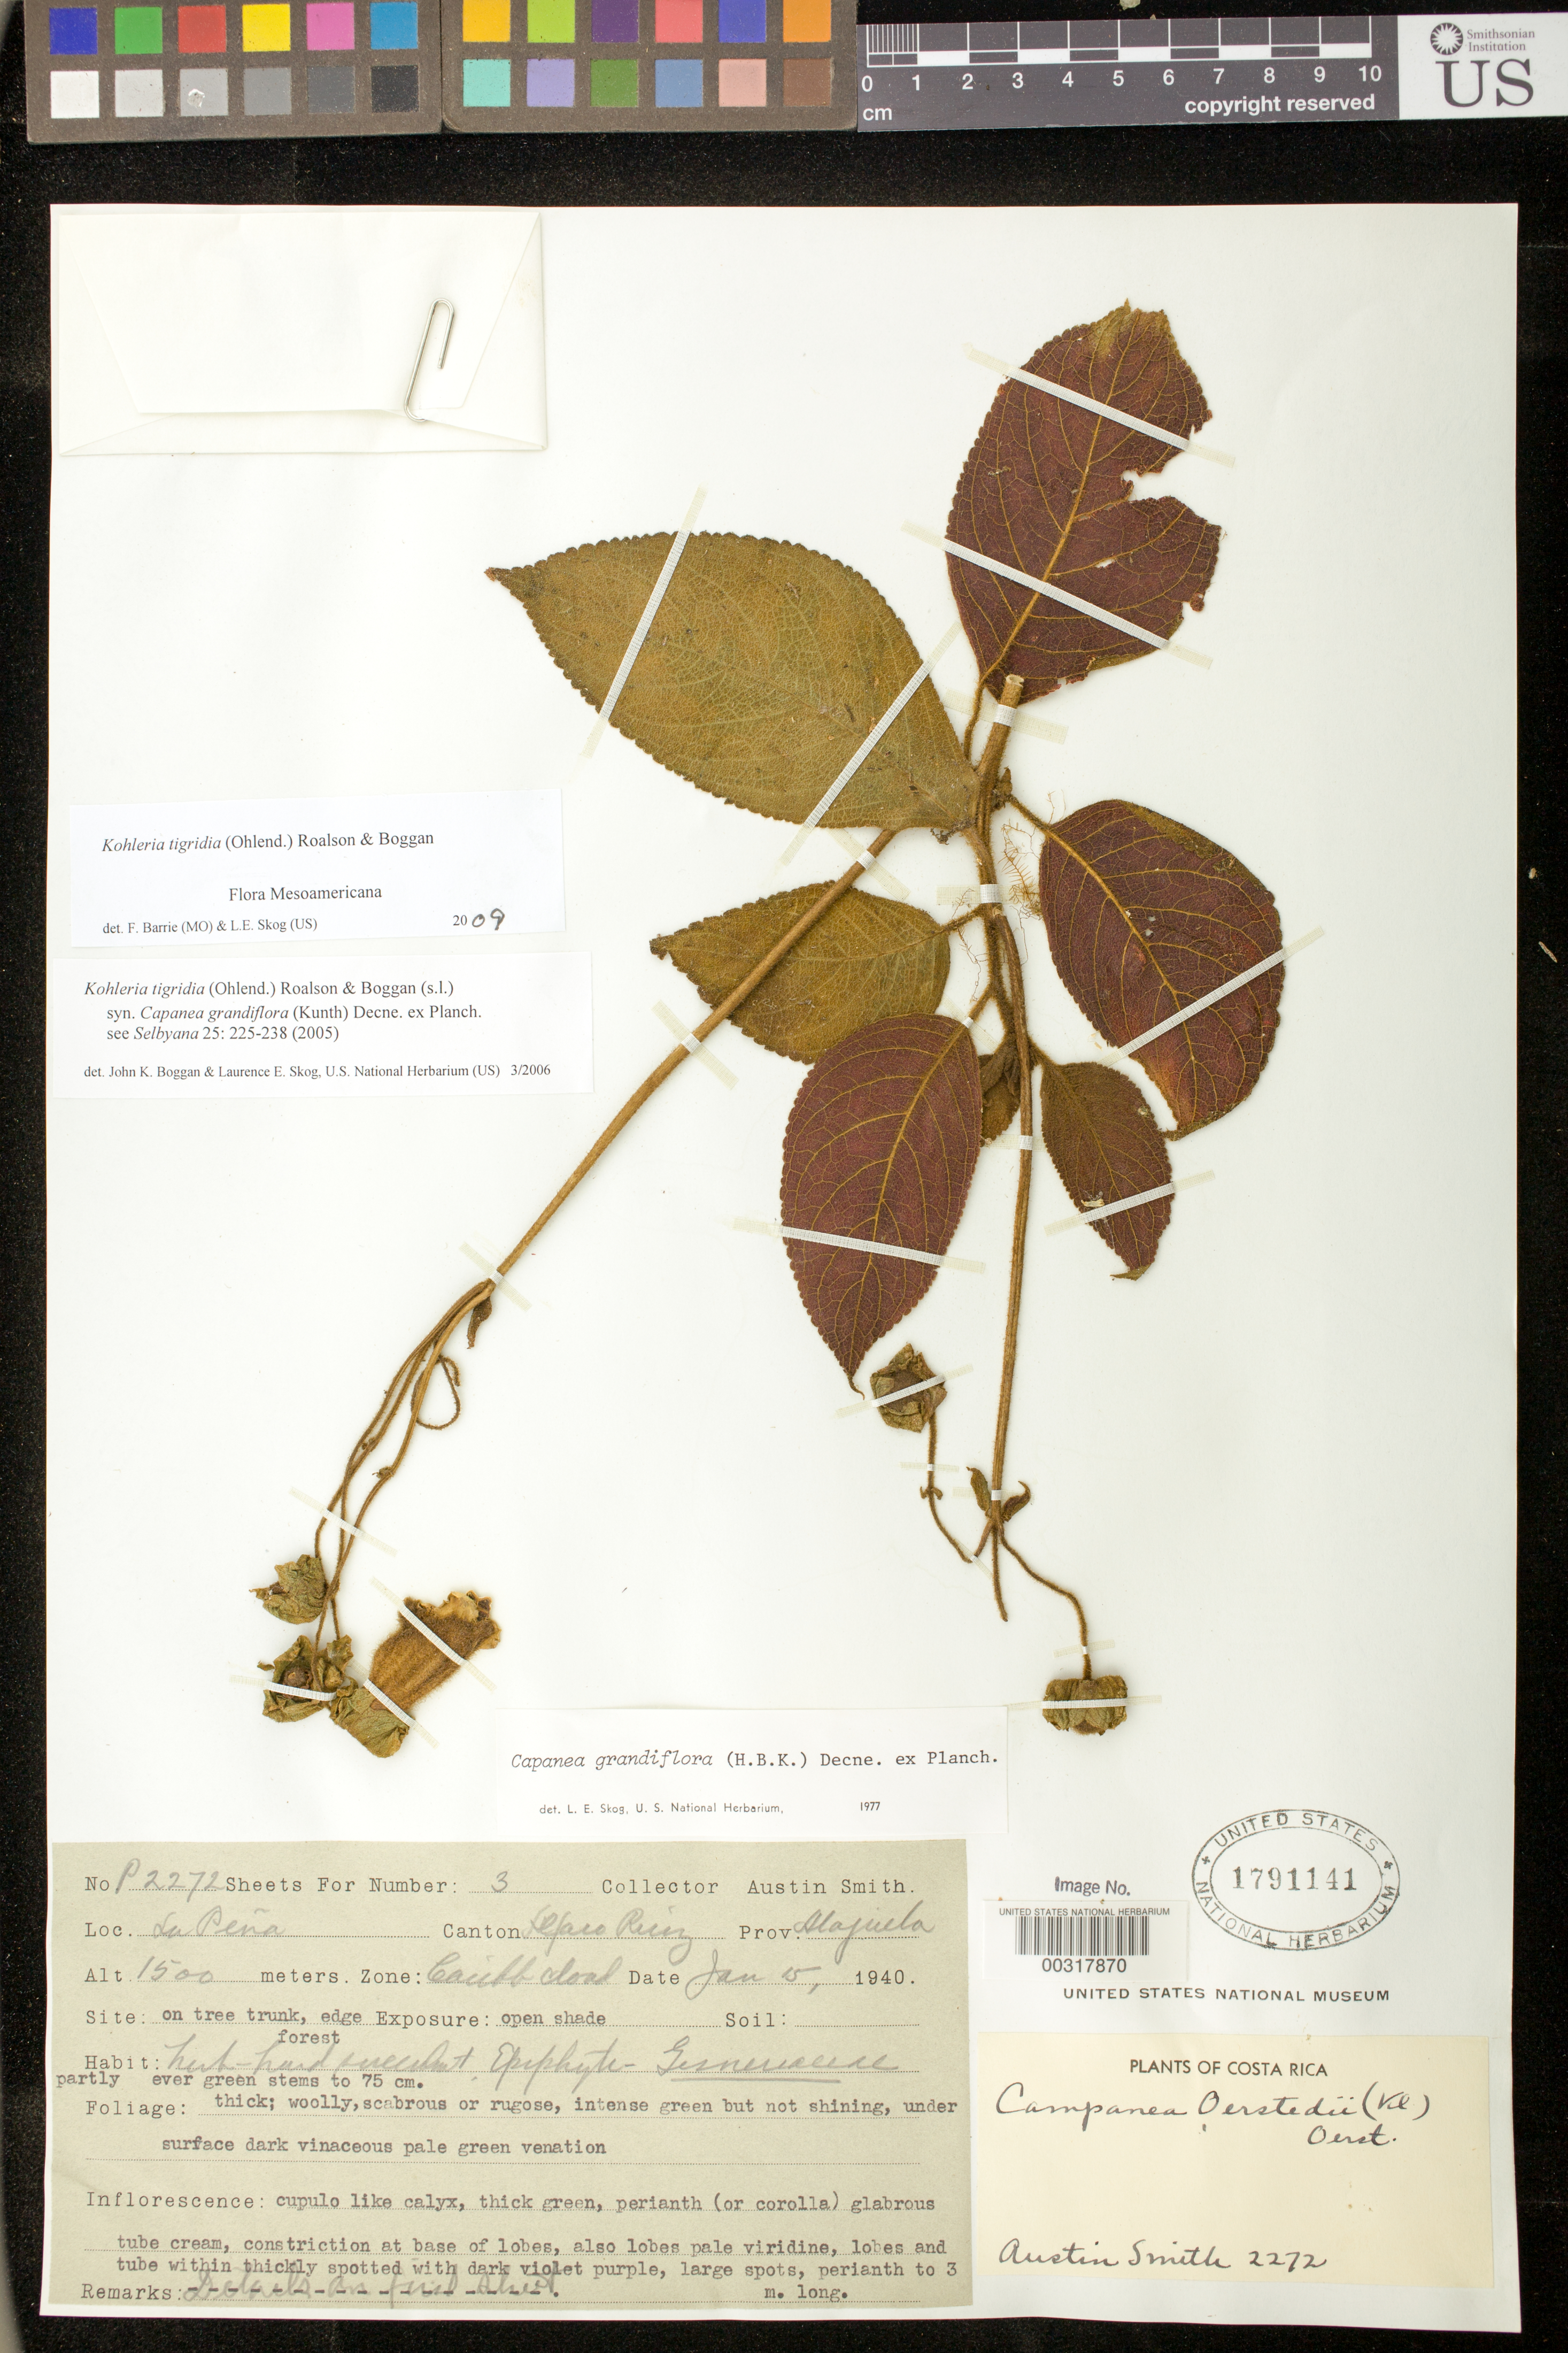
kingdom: Plantae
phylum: Tracheophyta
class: Magnoliopsida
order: Lamiales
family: Gesneriaceae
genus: Kohleria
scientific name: Kohleria tigridia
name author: (Ohlend.) Roalson & Boggan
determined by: Boggan, J. K.; Skog, L. E.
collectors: Aust P. Smith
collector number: P 2272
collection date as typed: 15 Jan 1940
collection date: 1940-01-15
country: Costa Rica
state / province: Alajuela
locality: Canton Alfaro Ruiz, La Pena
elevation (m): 1500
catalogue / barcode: US 1791141